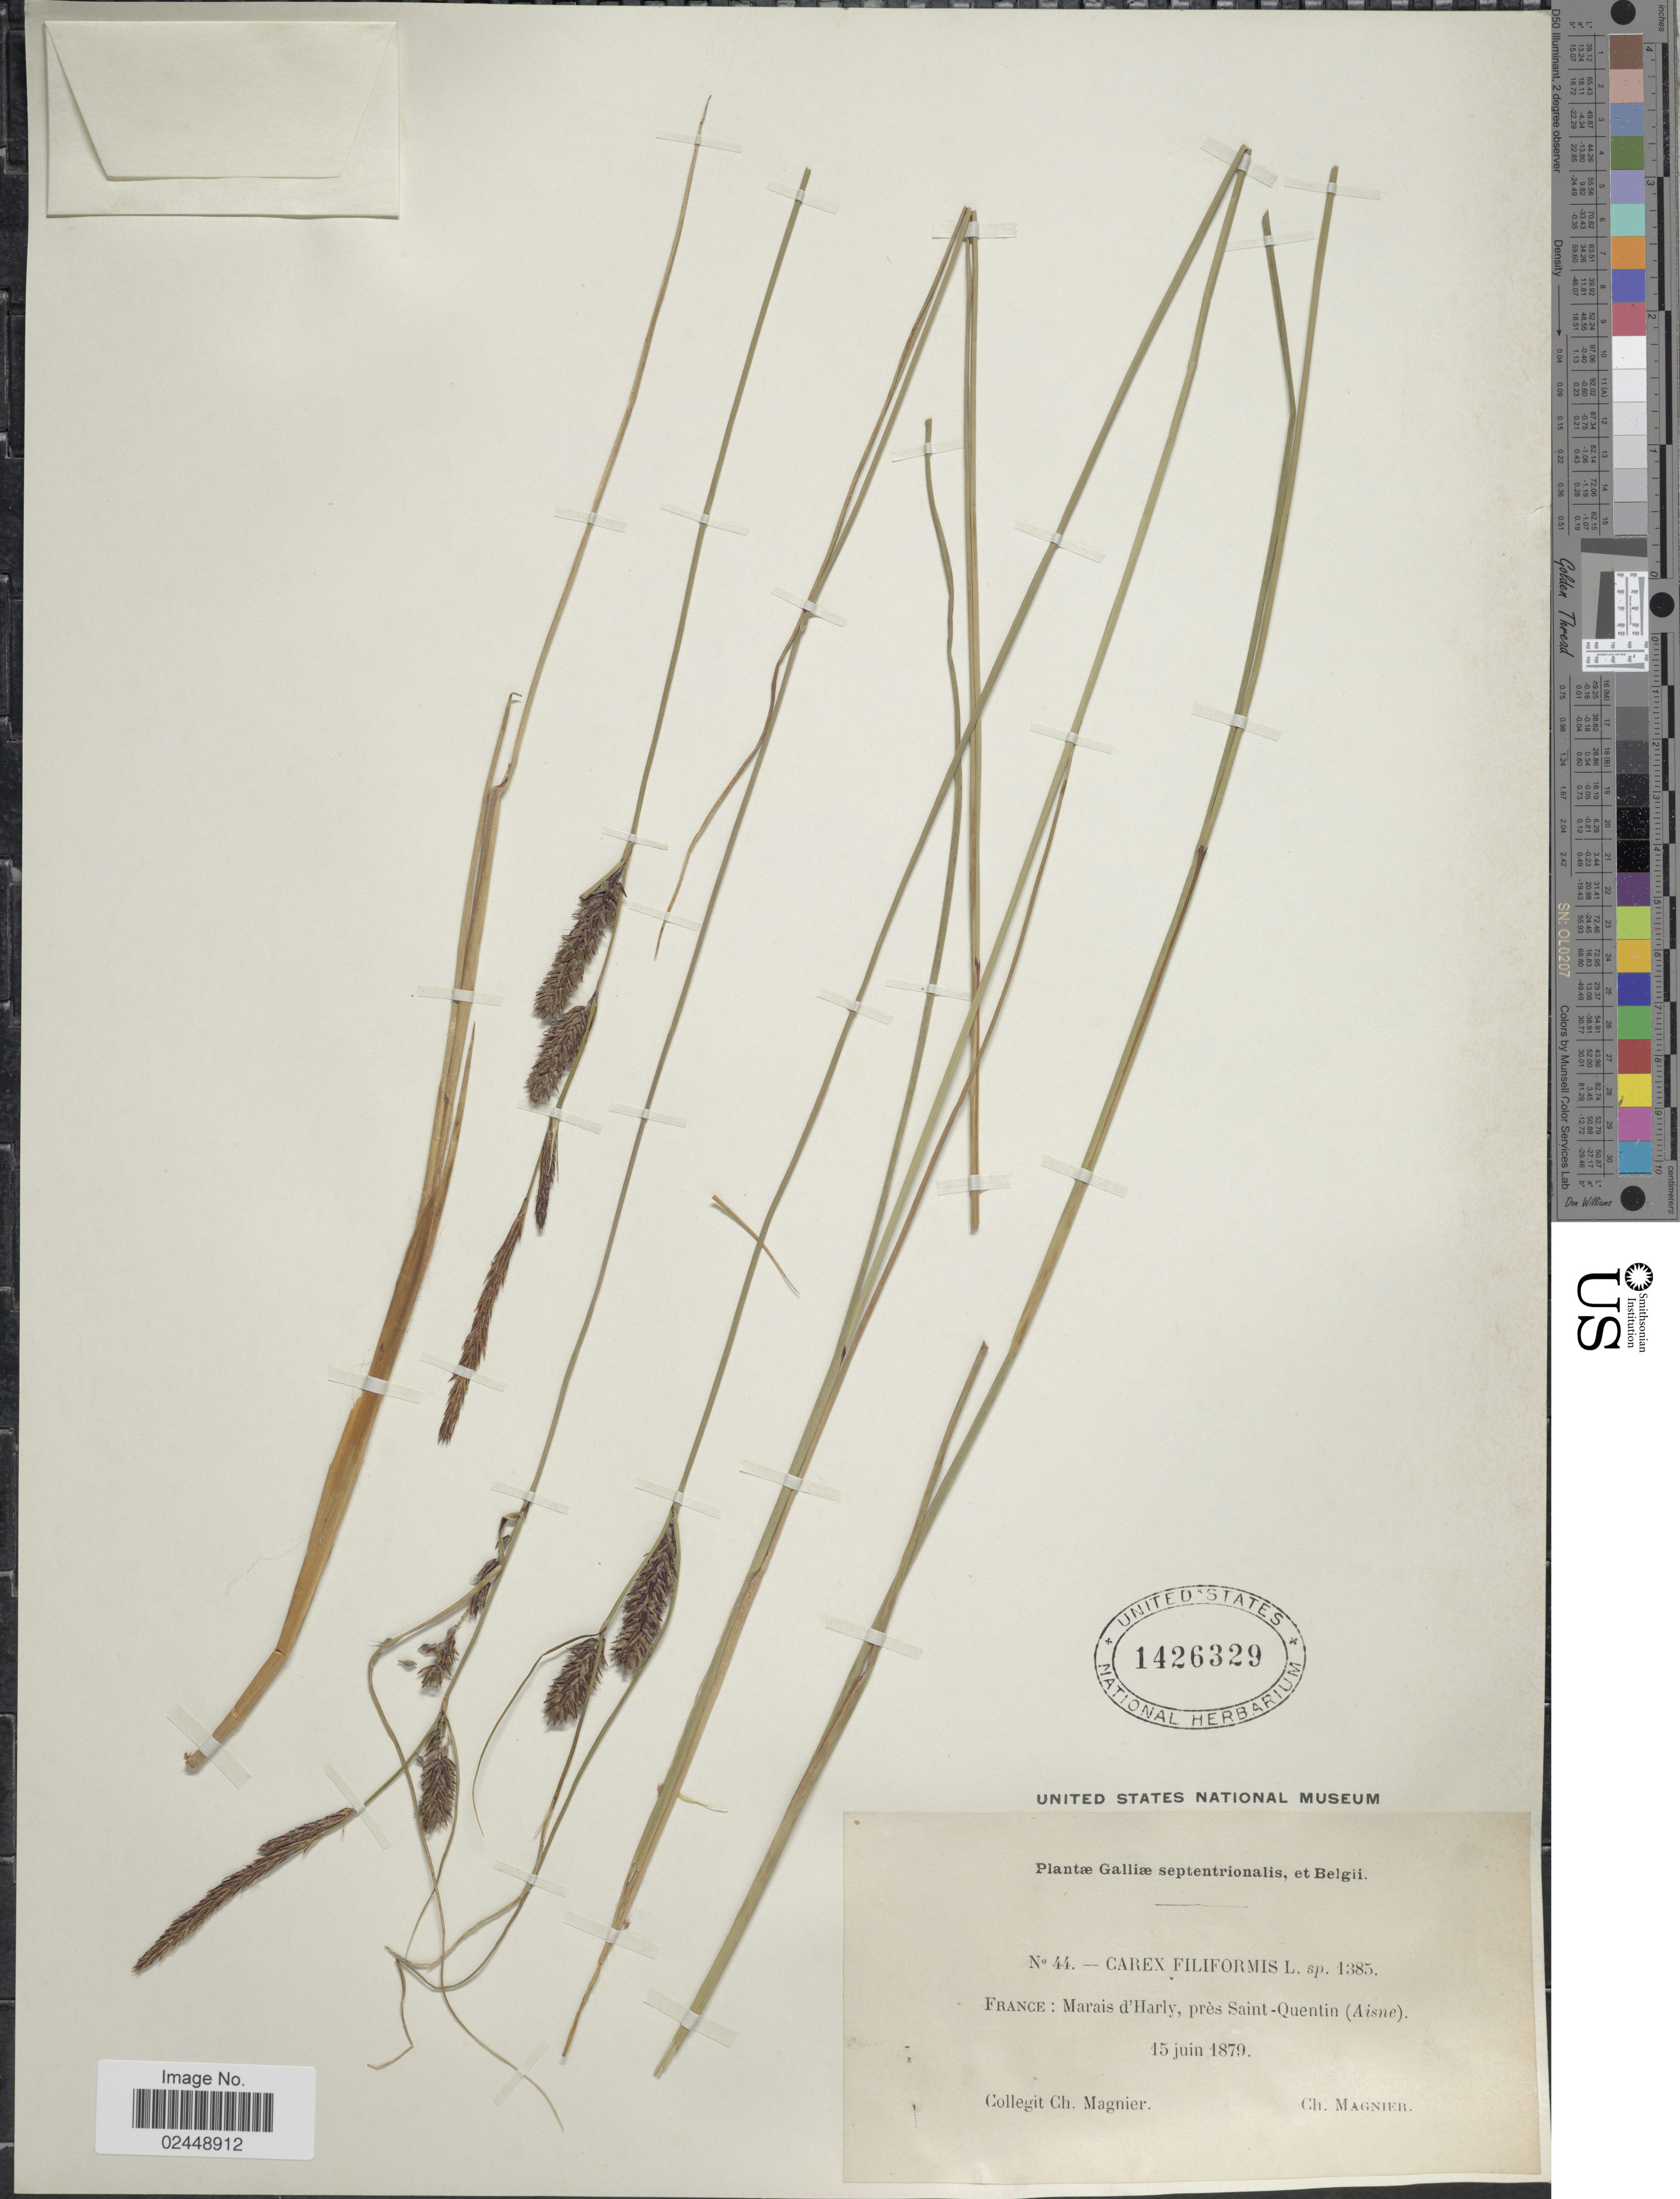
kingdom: Plantae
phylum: Tracheophyta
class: Liliopsida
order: Poales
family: Cyperaceae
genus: Carex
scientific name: Carex lasiocarpa var. lasiocarpa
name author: Ehrh.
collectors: C. Magnier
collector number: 44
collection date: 1879-06-15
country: France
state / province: Hauts-de-France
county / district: Aisne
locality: Galliae septentrionalis, et Belgii, Marais d'harly, pres Saint- Quentin (Aisne)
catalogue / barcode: US 1426329